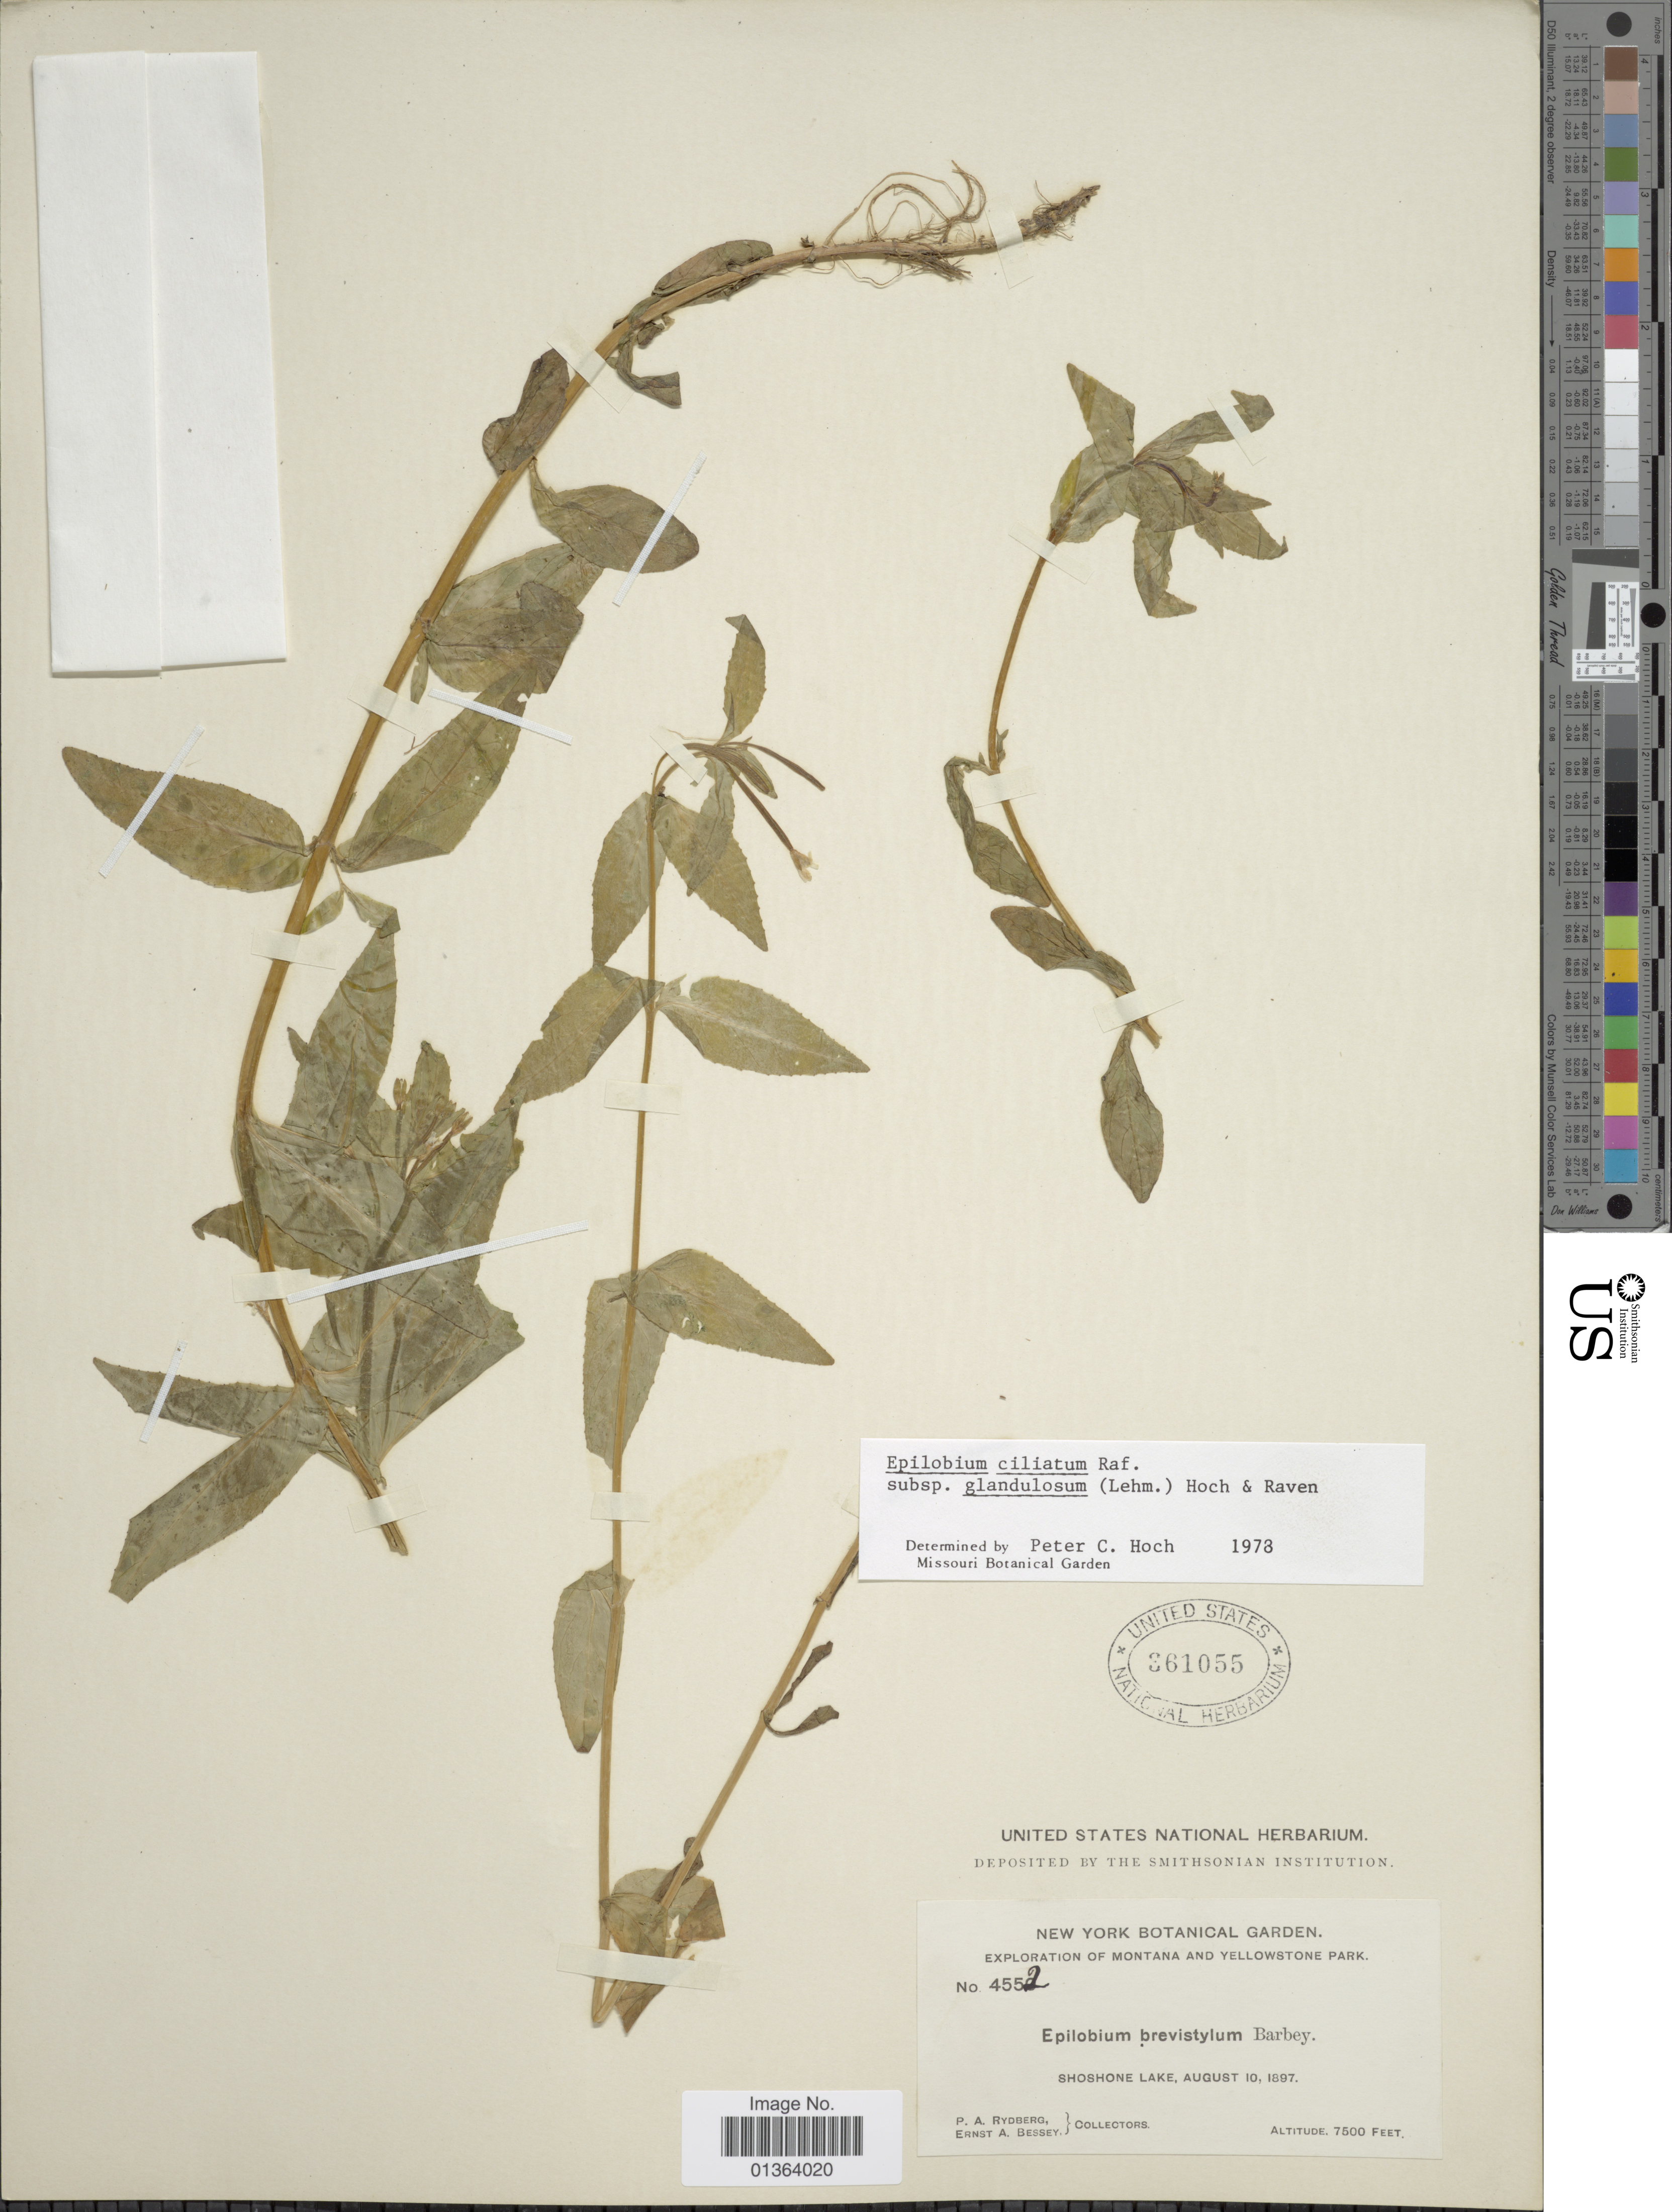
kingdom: Plantae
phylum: Tracheophyta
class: Magnoliopsida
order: Myrtales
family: Onagraceae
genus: Epilobium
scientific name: Epilobium ciliatum subsp. glandulosum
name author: (Lehm.) Hoch & P.H. Raven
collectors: P. A. Rydberg & E. A. Bessey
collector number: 4552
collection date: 1897-08-10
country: United States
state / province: Wyoming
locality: Shoshone Lake.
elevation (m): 2286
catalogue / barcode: US 361055